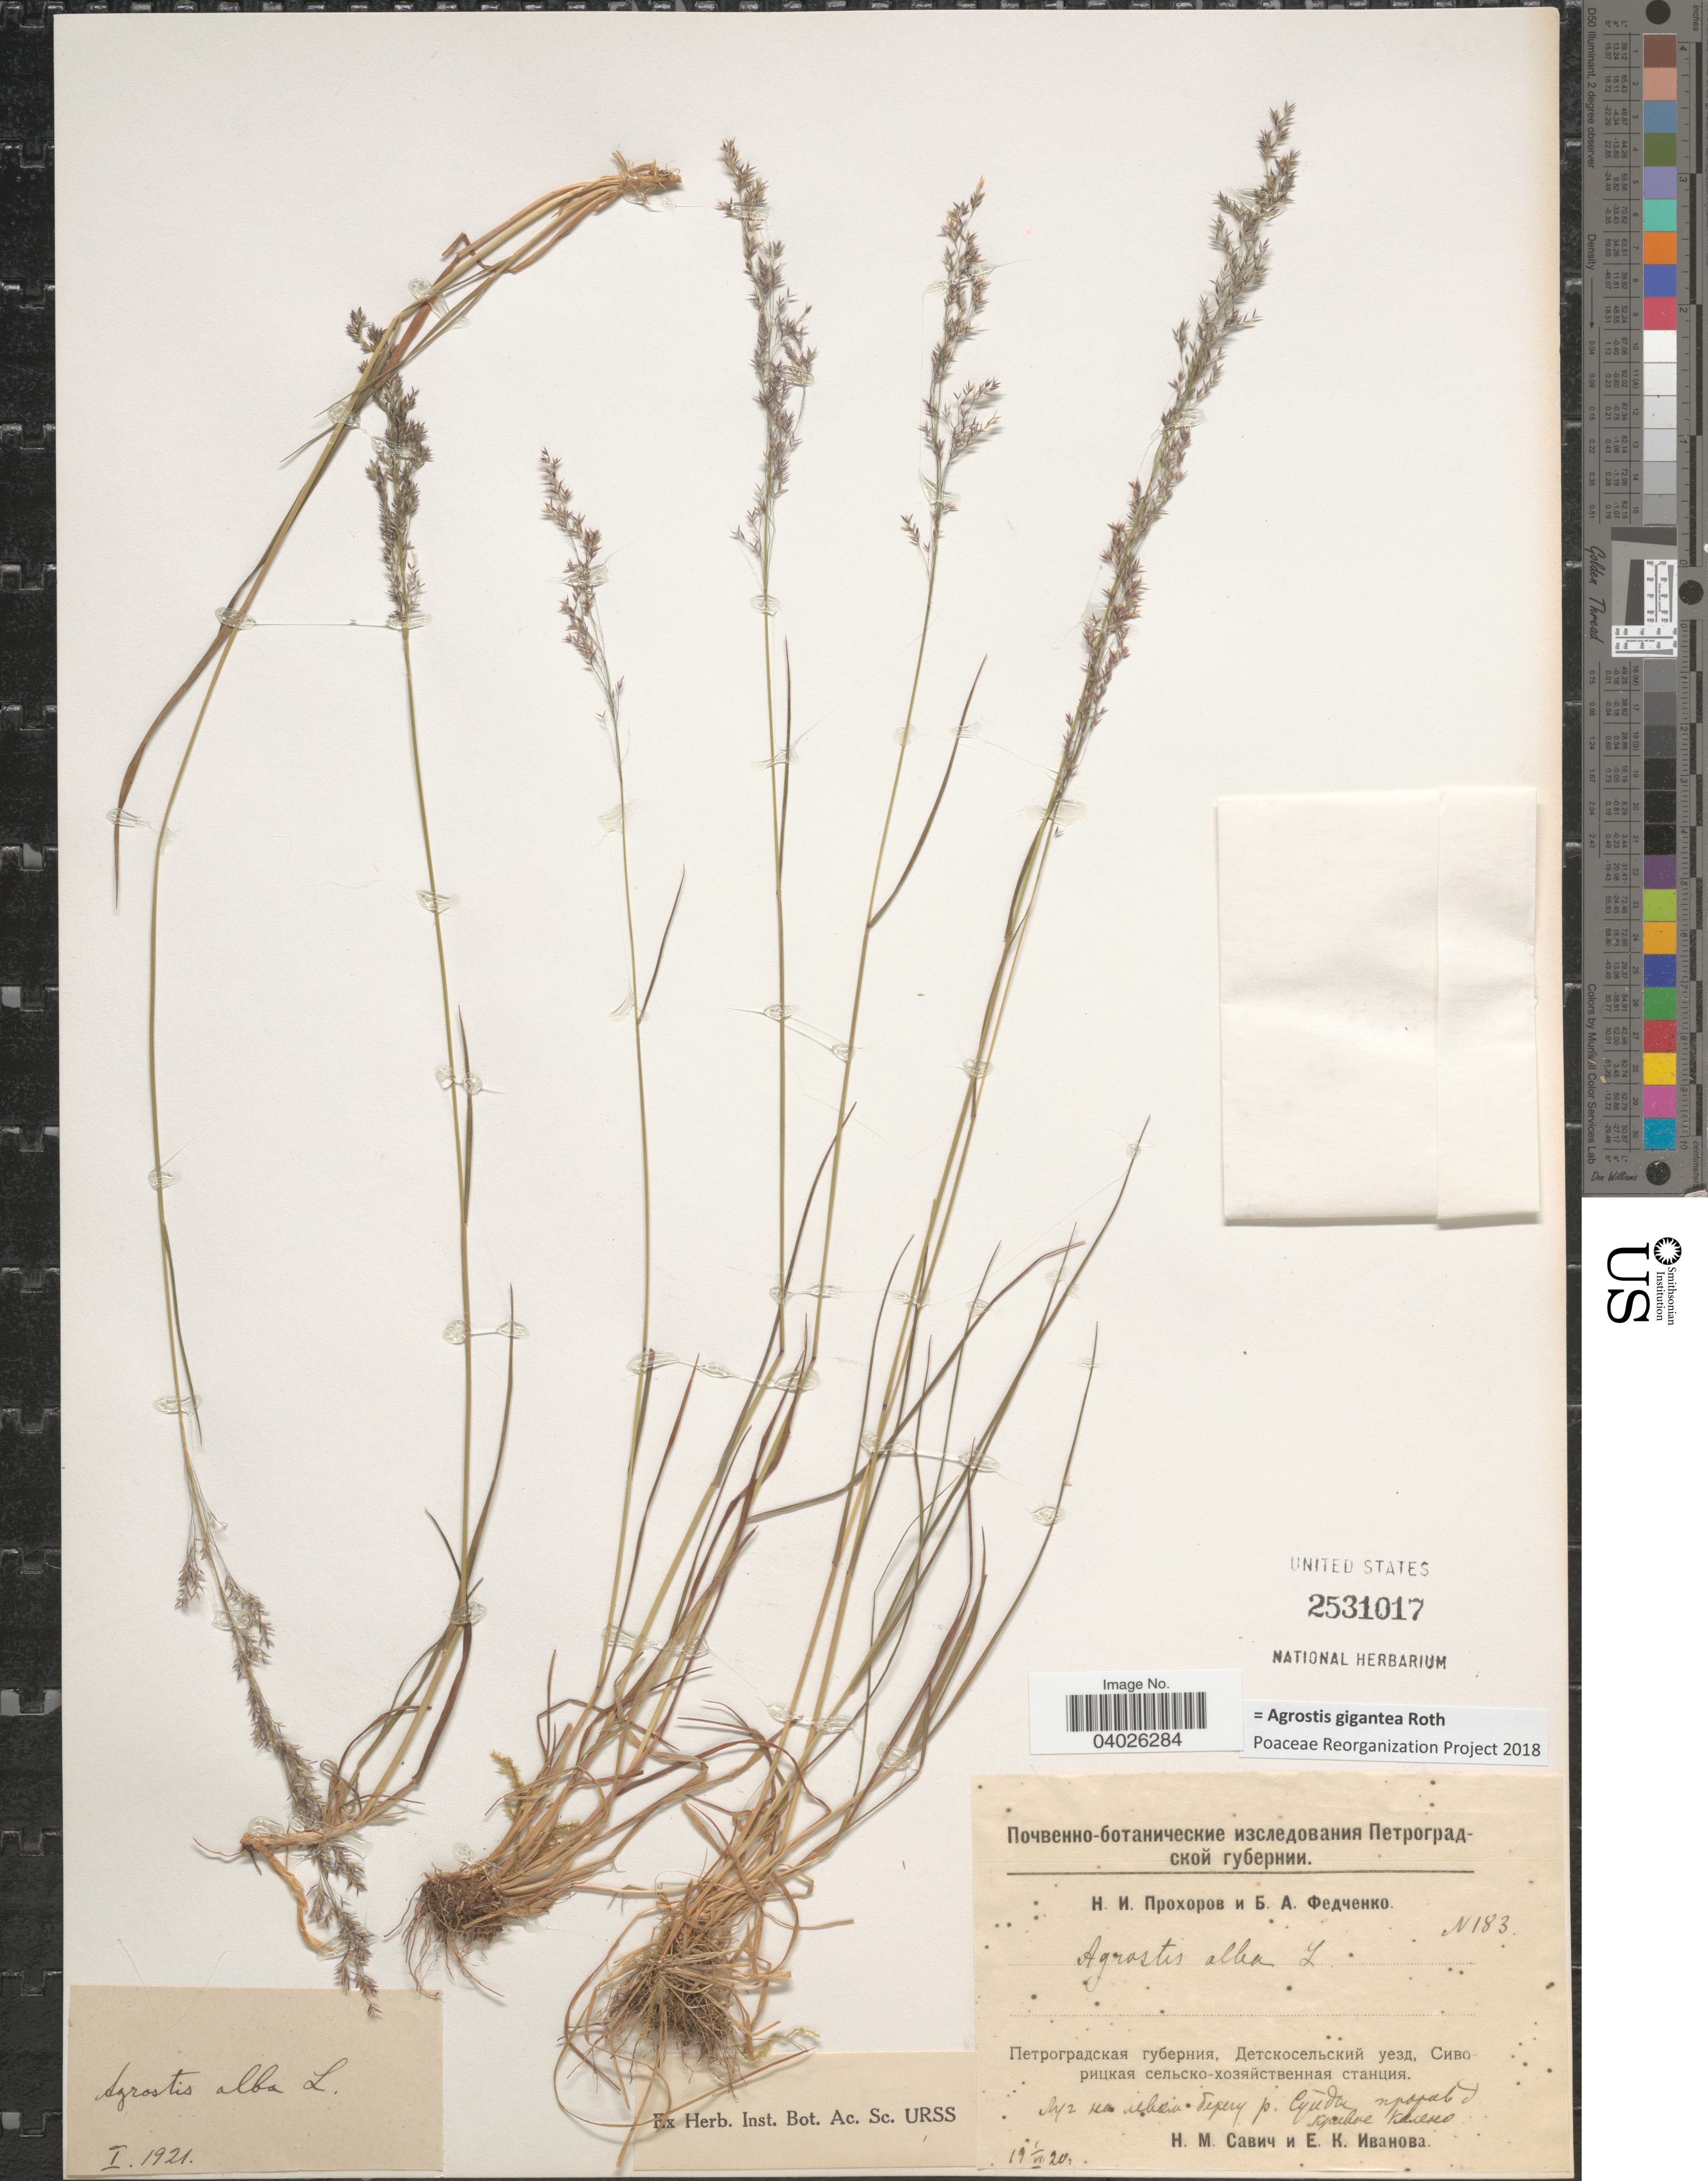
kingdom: Plantae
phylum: Tracheophyta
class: Liliopsida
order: Poales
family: Poaceae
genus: Agrostis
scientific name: Agrostis gigantea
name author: Roth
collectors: N. Savich & E. Ivanova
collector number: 183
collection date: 1920-07-01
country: Russian Federation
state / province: Leningrad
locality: Sivoritskiy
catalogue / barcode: US 2531017